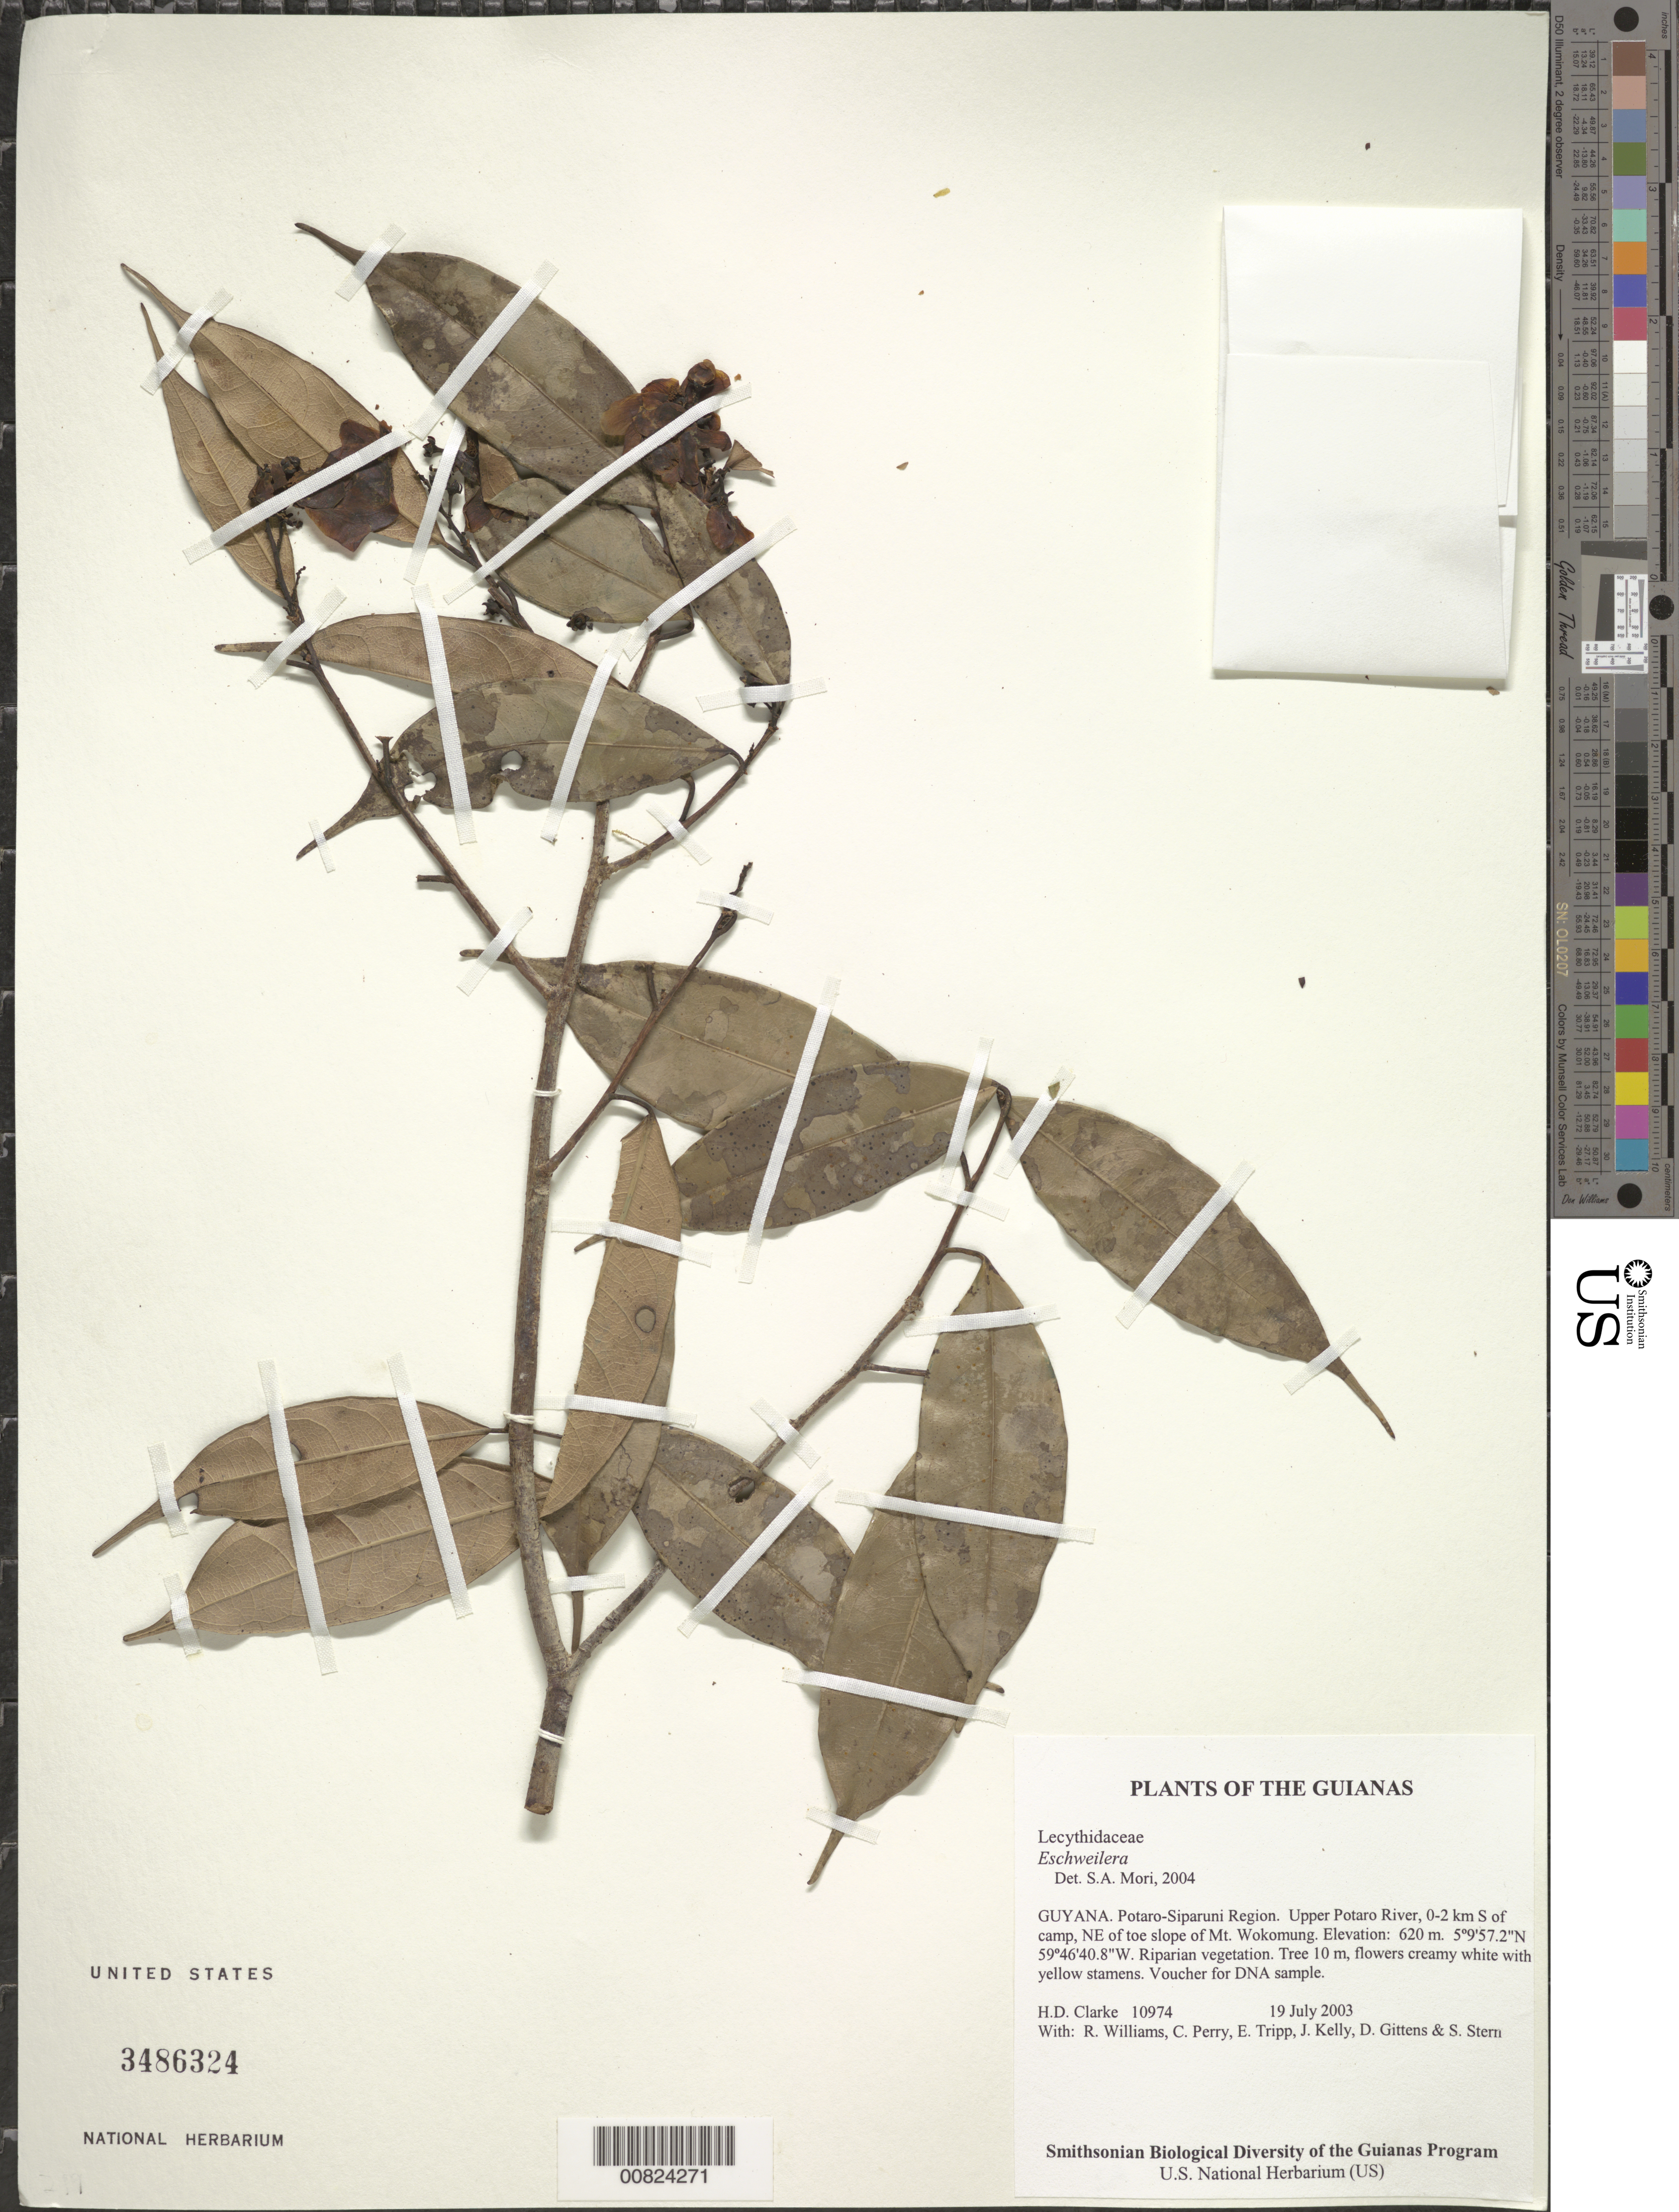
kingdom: Plantae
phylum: Tracheophyta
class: Magnoliopsida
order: Ericales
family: Lecythidaceae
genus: Eschweilera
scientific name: Eschweilera sp.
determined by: Mori, Scott A.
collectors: H. D. Clarke, R. Williams, C. Perry, E. Tripp, J. Kelly, D. Gittens & S. R. Stern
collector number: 10974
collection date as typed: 19 July 2003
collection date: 2003-07-19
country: Guyana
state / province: Potaro-Siparuni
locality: Upper Potaro River, 0-2 km S of camp, NE of toe slope of Mt. Wokomung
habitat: Riparian vegetation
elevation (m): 620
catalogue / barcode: US 3486324